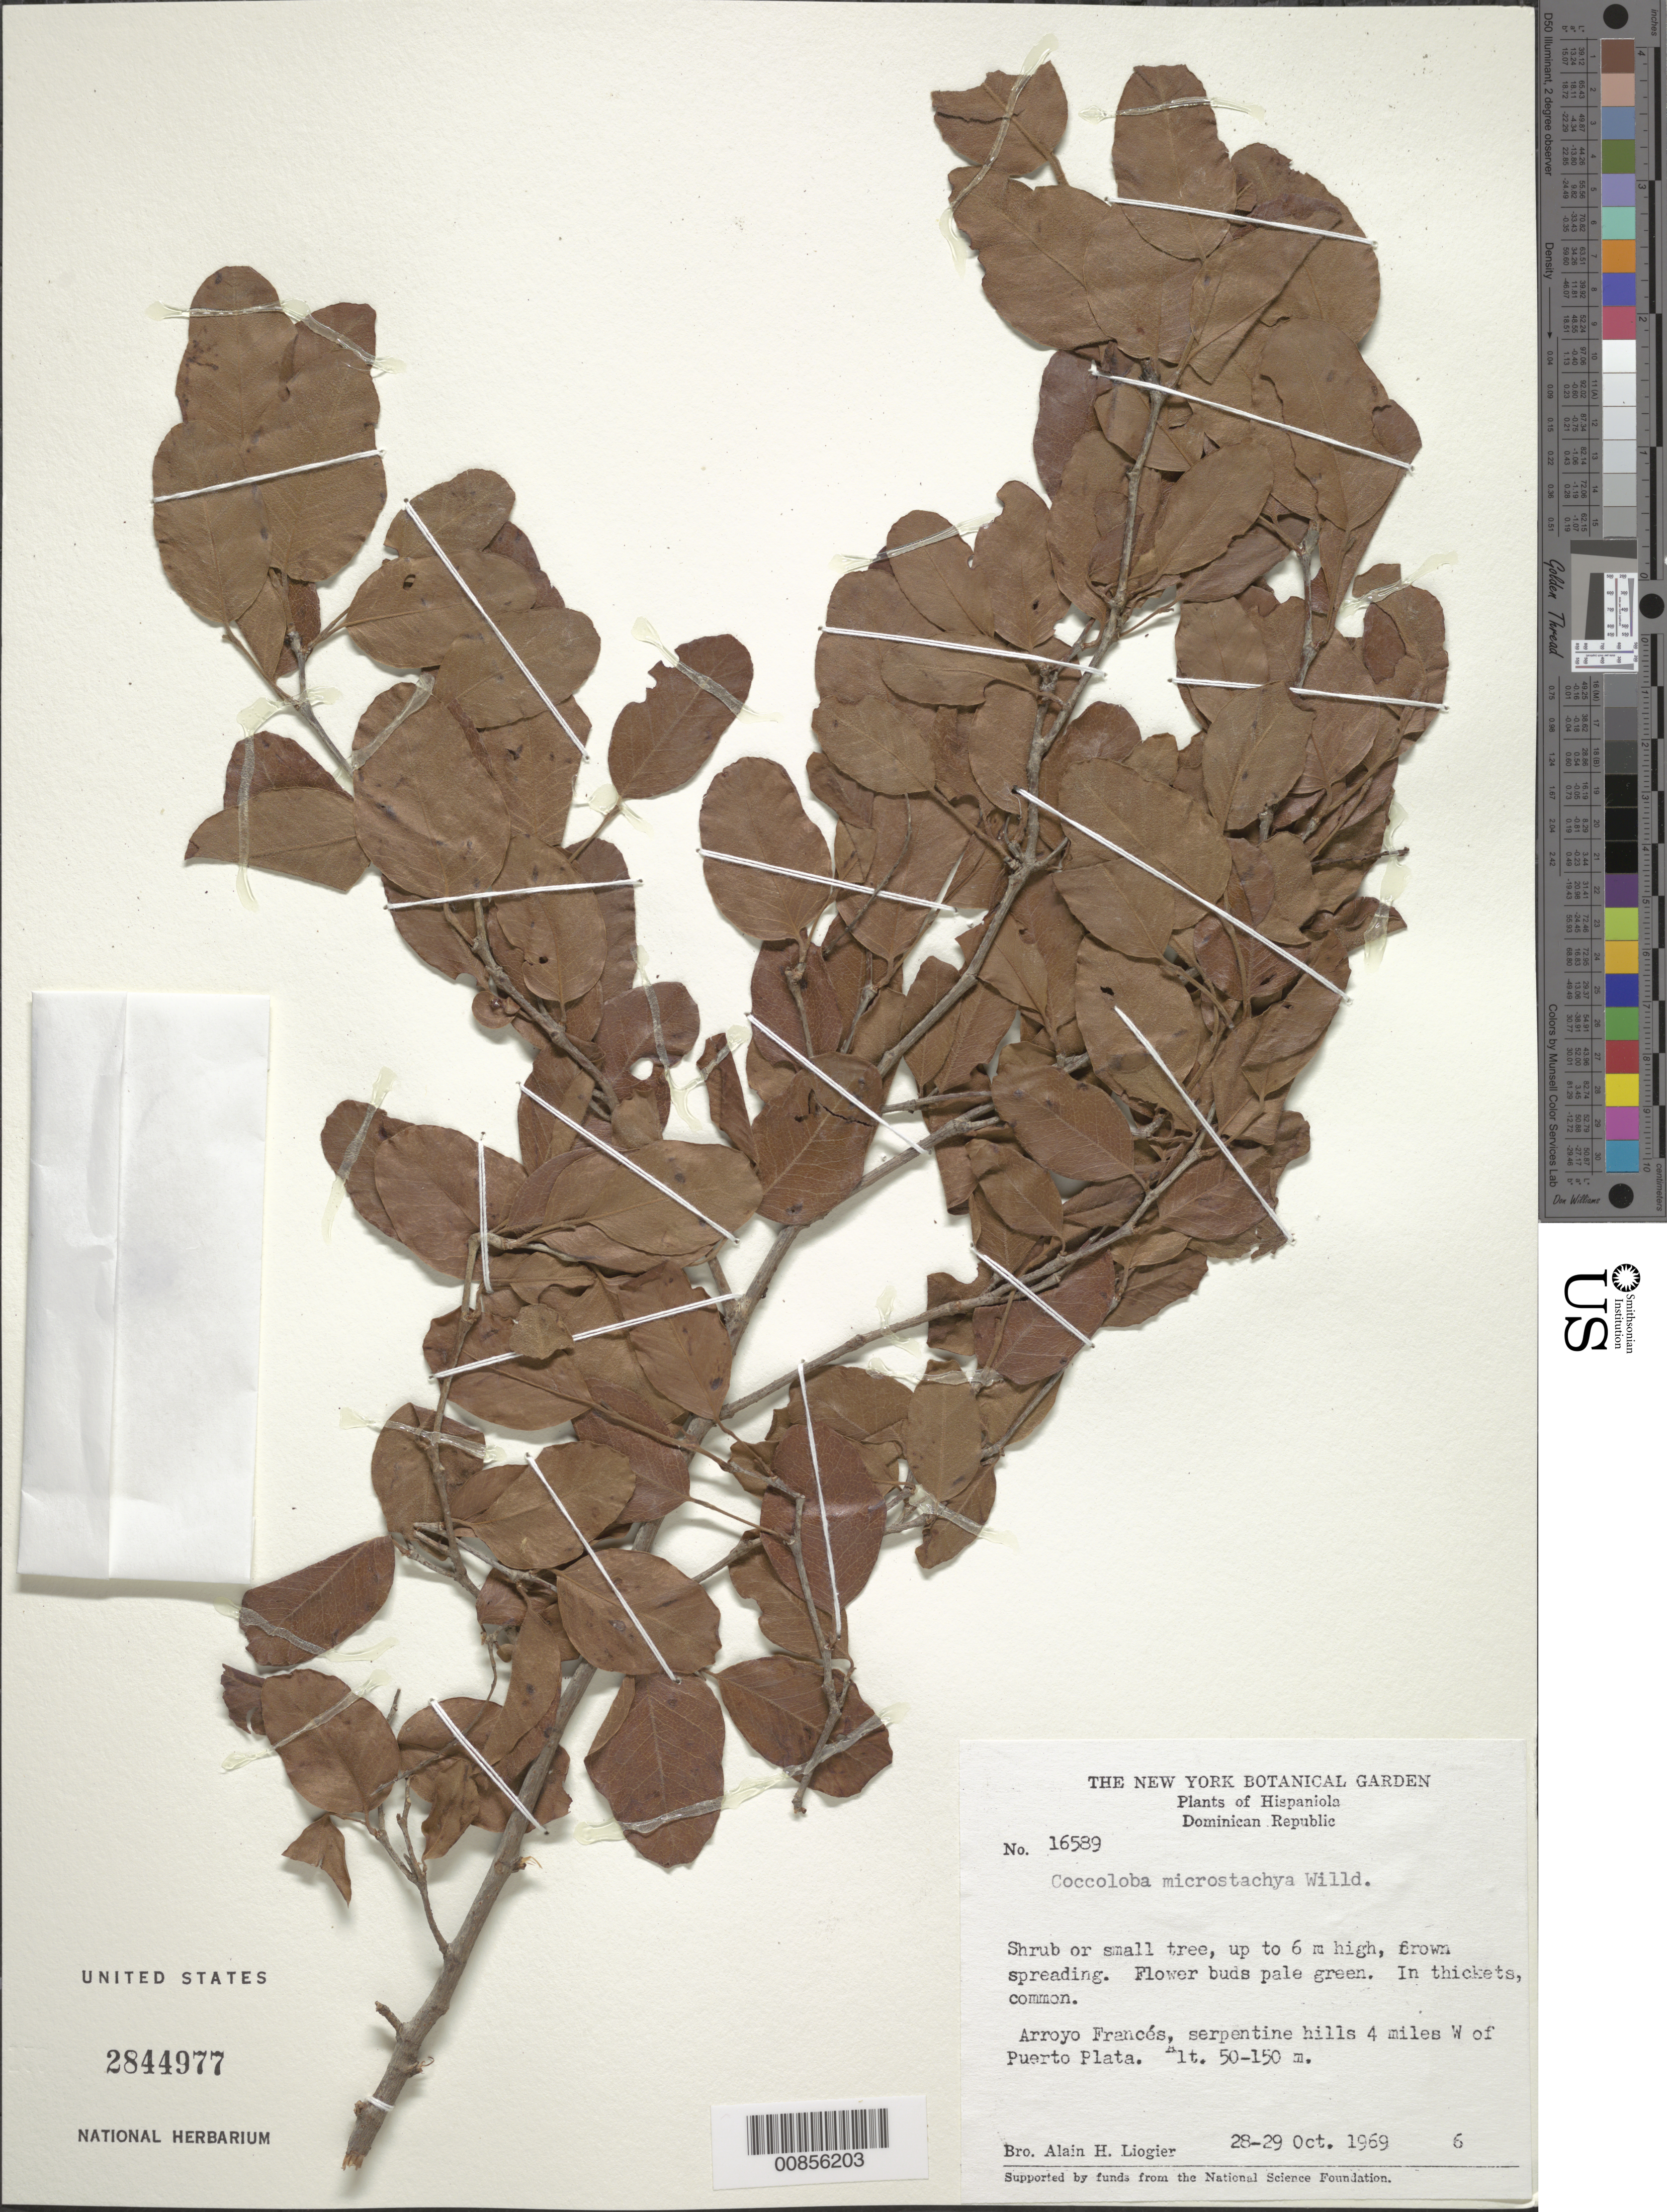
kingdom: Plantae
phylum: Tracheophyta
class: Magnoliopsida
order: Caryophyllales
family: Polygonaceae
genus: Coccoloba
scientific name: Coccoloba microstachya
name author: Willd.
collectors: A. H. Liogier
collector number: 16589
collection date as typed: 28 Oct 1969 to 29 Oct 1969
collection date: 1969-10-28/1969-10-29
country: Dominican Republic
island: Hispaniola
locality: Arroyo Francés, serpentine hills 4 miles W of Puerto Plata.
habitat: In thickets. Serpentine hills.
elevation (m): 50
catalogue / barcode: US 2844977